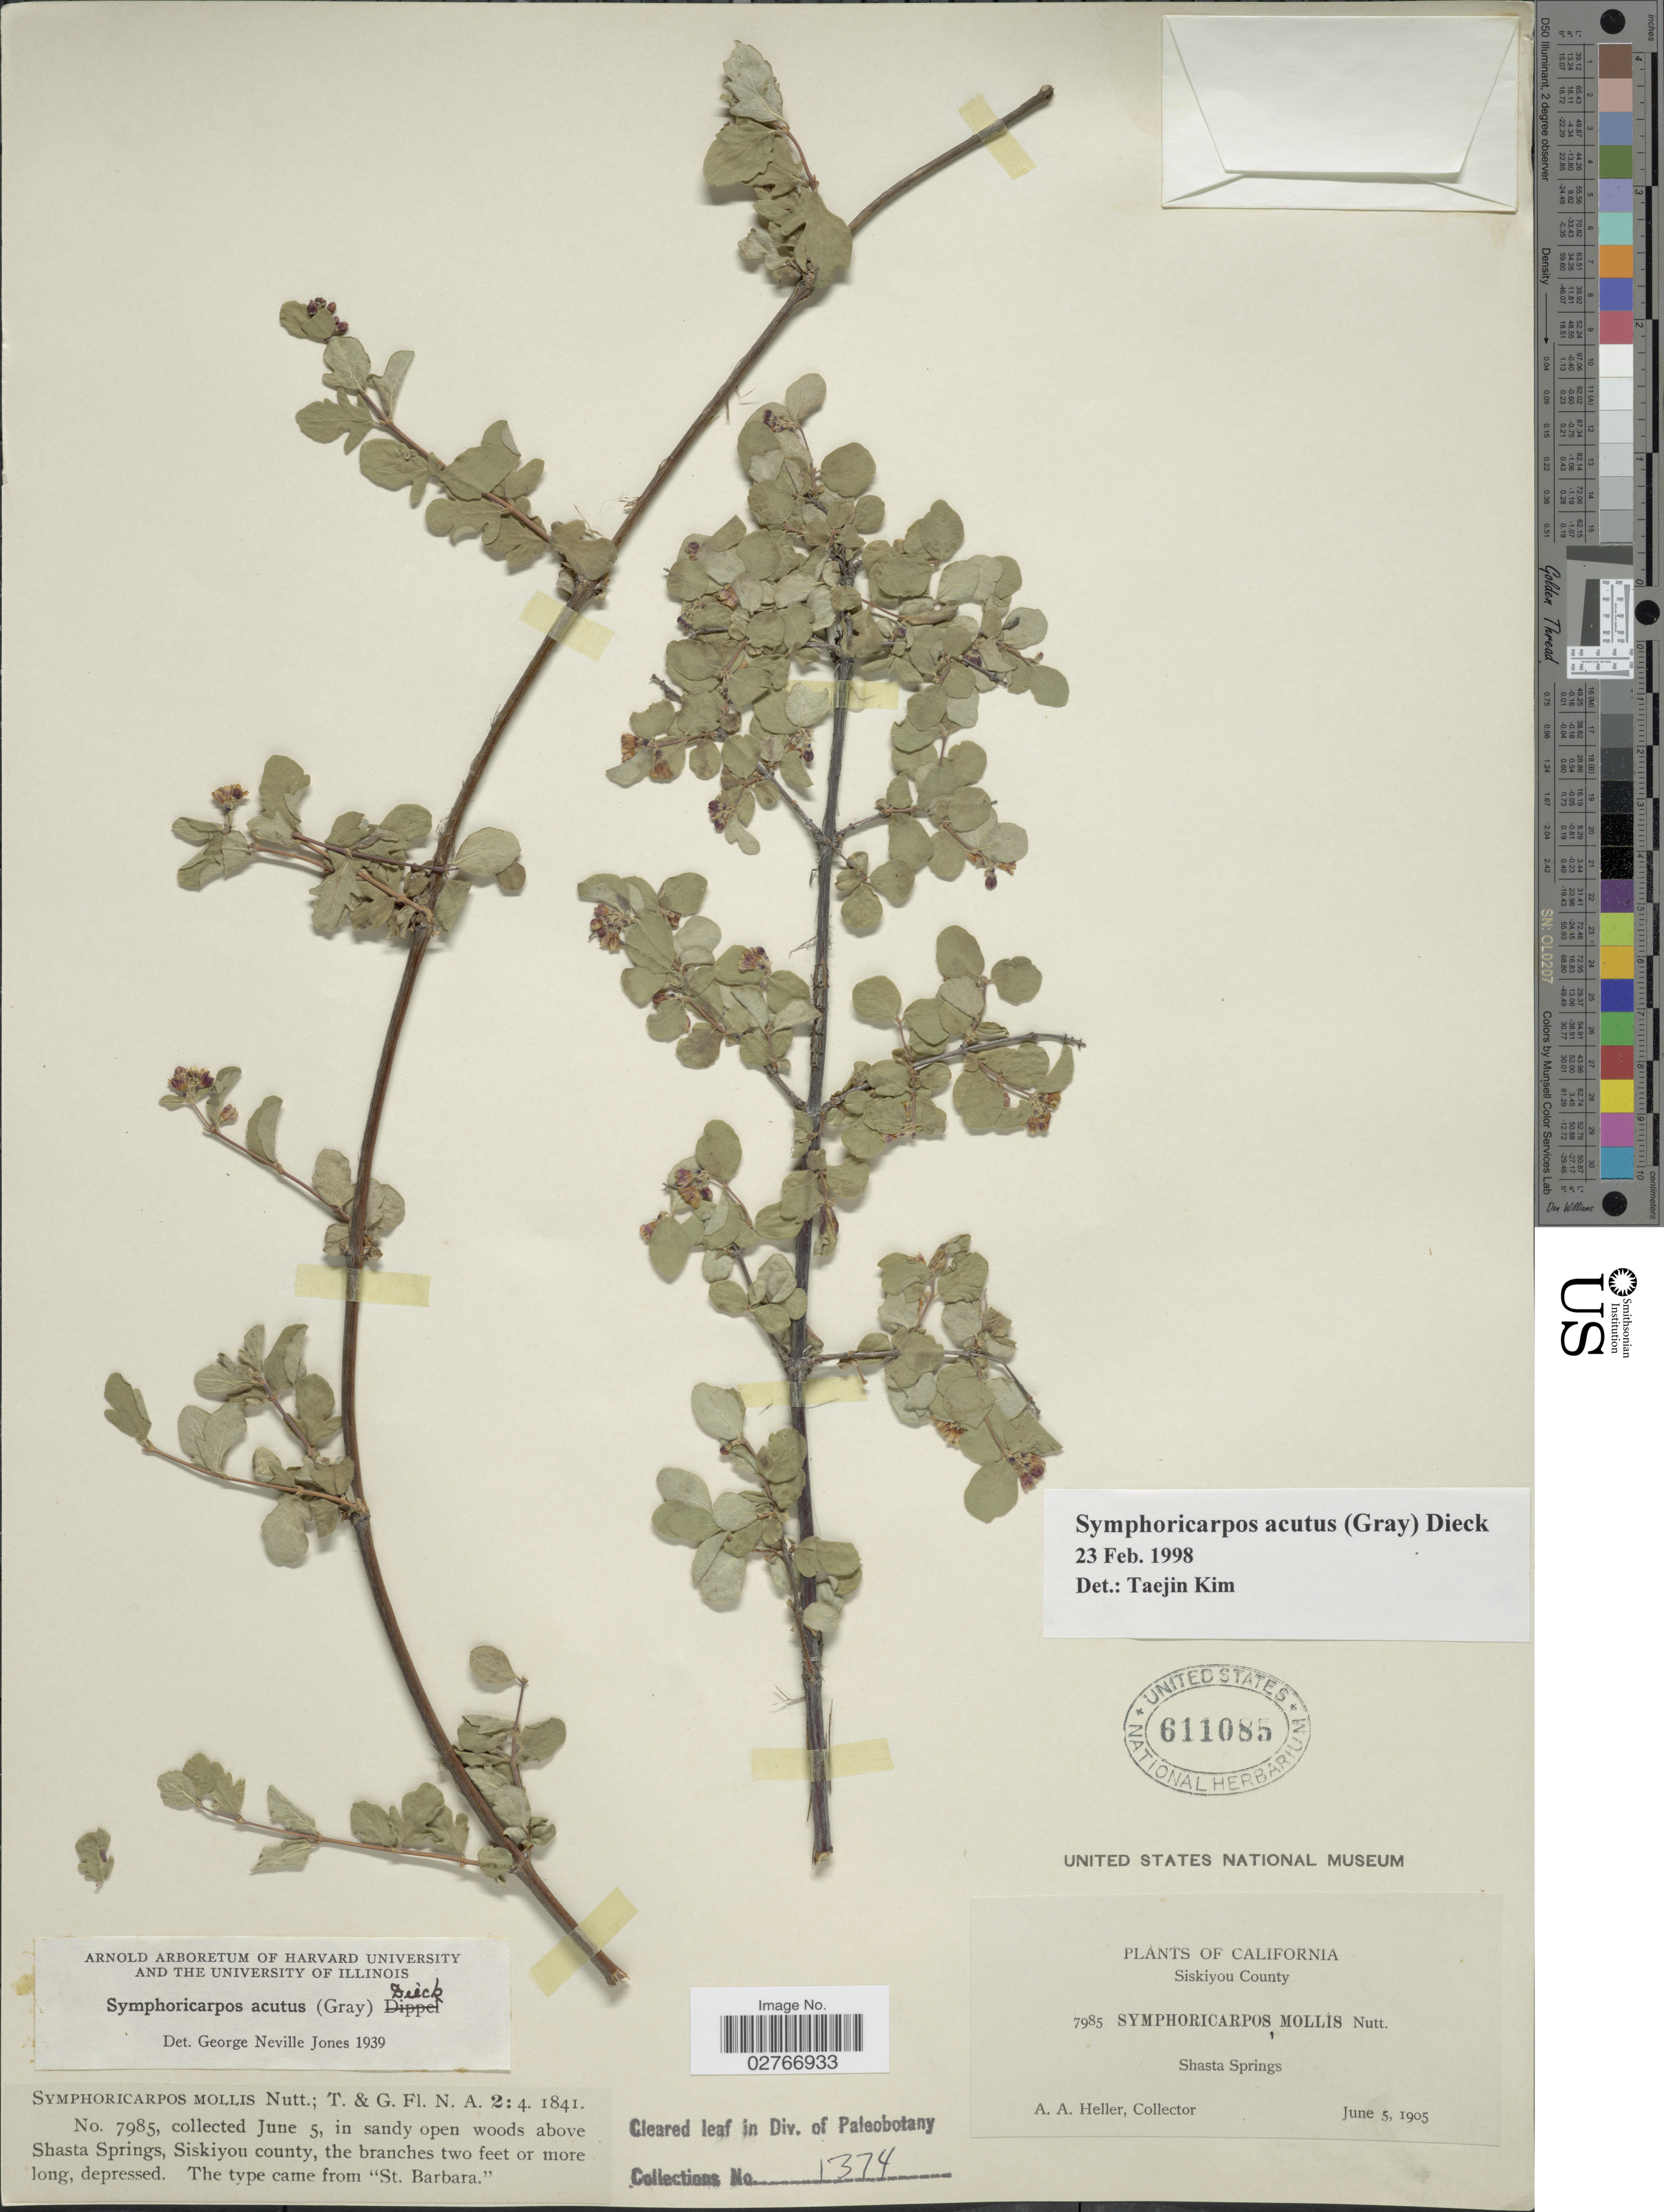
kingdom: Plantae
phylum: Tracheophyta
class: Magnoliopsida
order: Dipsacales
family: Caprifoliaceae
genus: Symphoricarpos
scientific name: Symphoricarpos acutus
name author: (A. Gray) Dieck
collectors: A. A. Heller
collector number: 7985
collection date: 1905-06-05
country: United States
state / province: California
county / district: Siskiyou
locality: Siskiyou County. Shasta Springs.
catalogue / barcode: US 611085